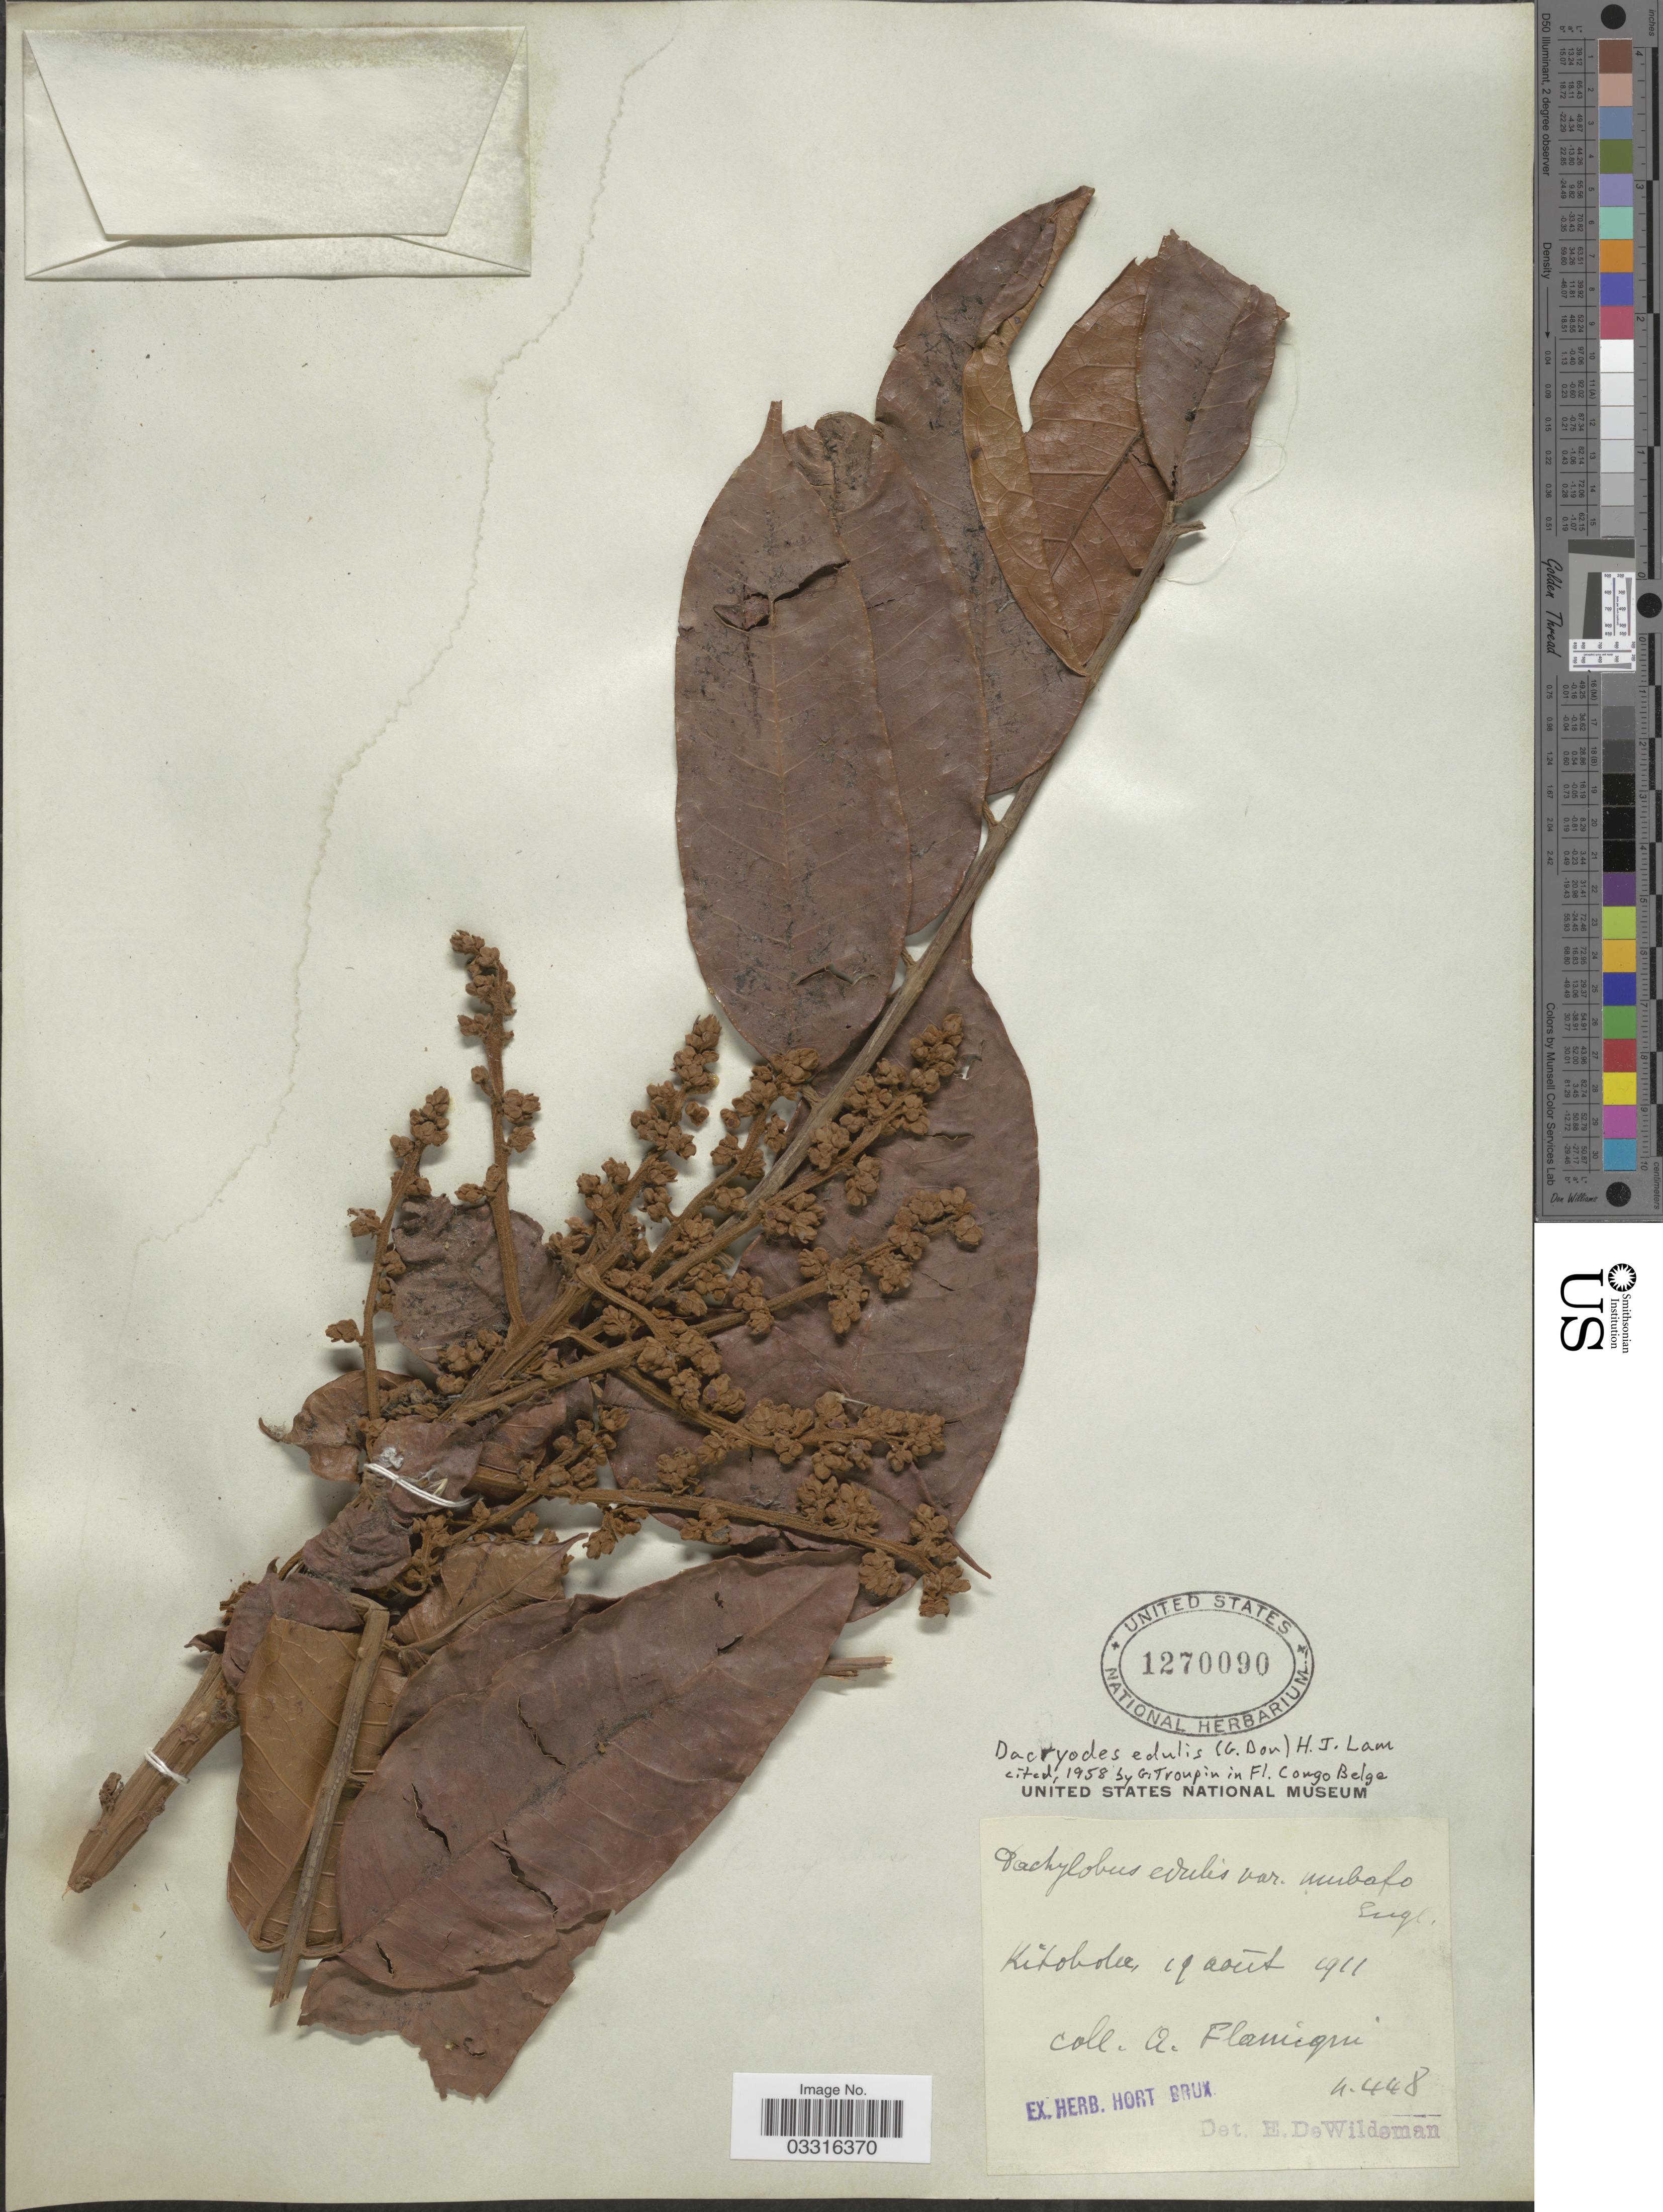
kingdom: Plantae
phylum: Tracheophyta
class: Magnoliopsida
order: Sapindales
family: Burseraceae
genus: Dacryodes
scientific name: Dacryodes edulis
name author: (G. Don) H.J. Lam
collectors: A. Flamigni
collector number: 448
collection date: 1911-08-19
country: Congo, Democratic Republic of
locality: Kitobola.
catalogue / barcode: US 1270090